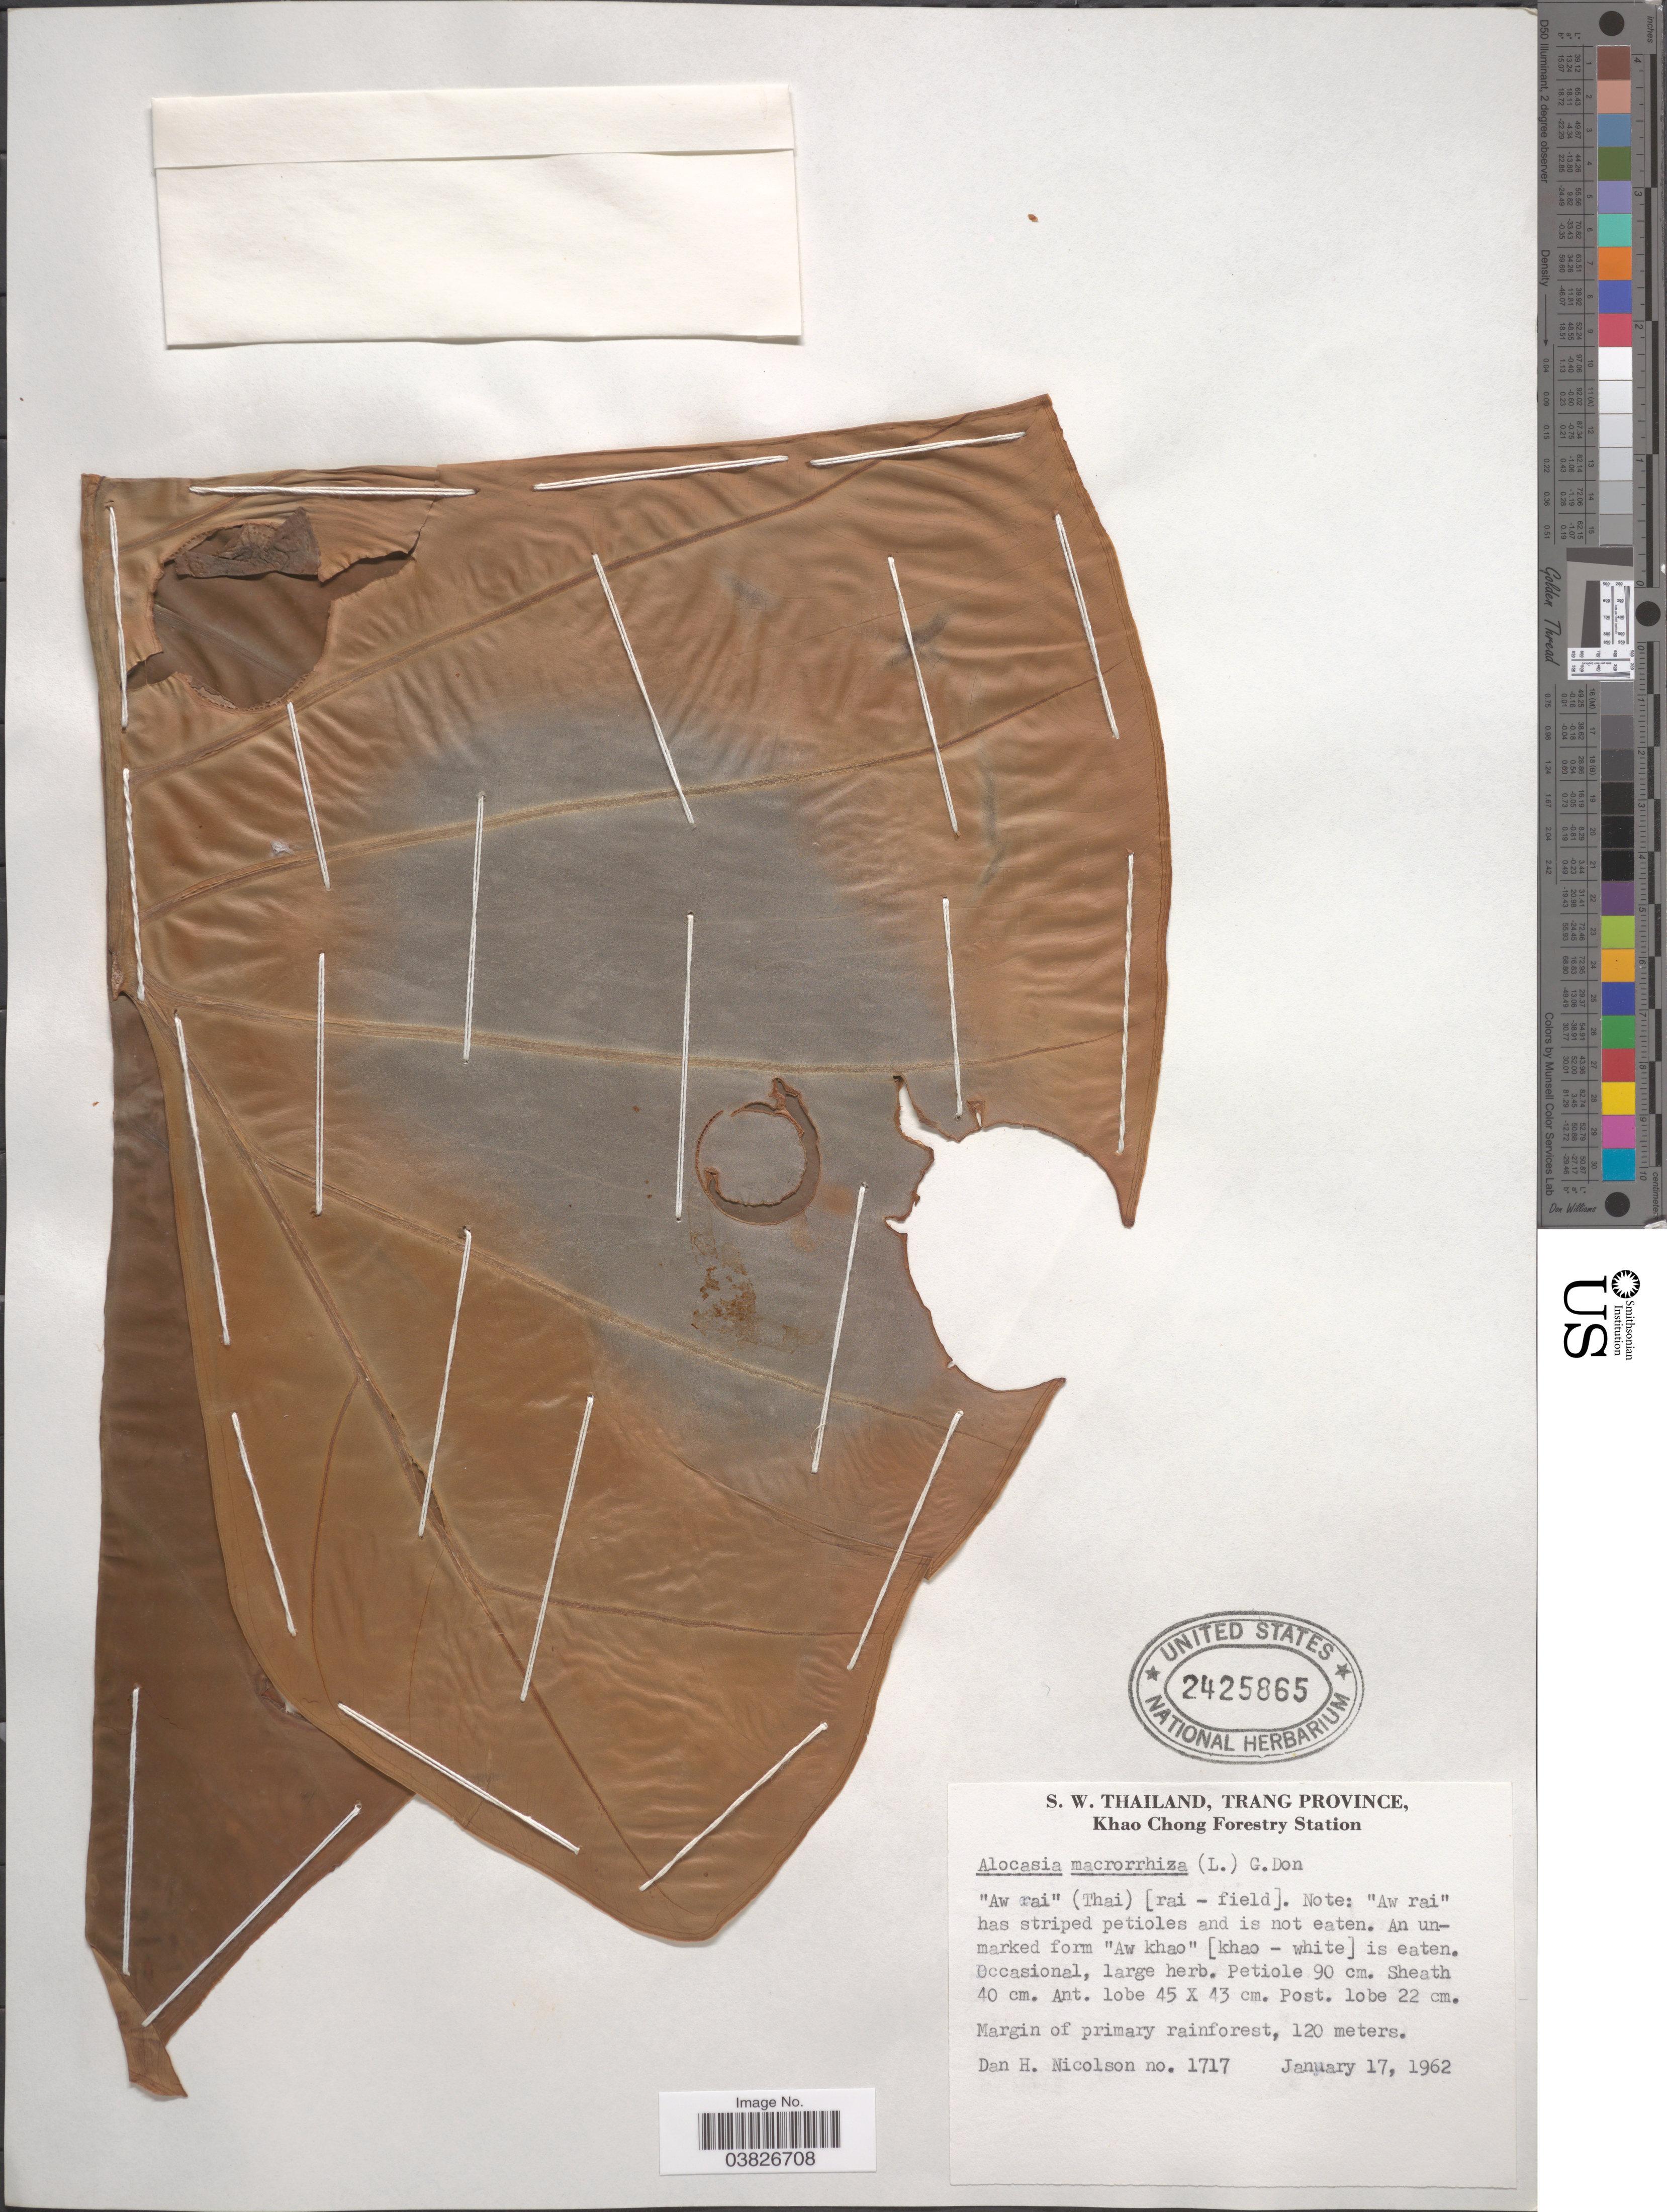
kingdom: Plantae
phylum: Tracheophyta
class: Liliopsida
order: Alismatales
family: Araceae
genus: Alocasia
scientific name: Alocasia macrorrhizos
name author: (L.) G. Don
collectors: D. H. Nicolson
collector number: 1717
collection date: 1962-01-17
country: Thailand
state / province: Trang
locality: S.W. Thailand. Khao Chong Forestry Station. Margin of primary rainforest.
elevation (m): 120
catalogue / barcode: US 2425865